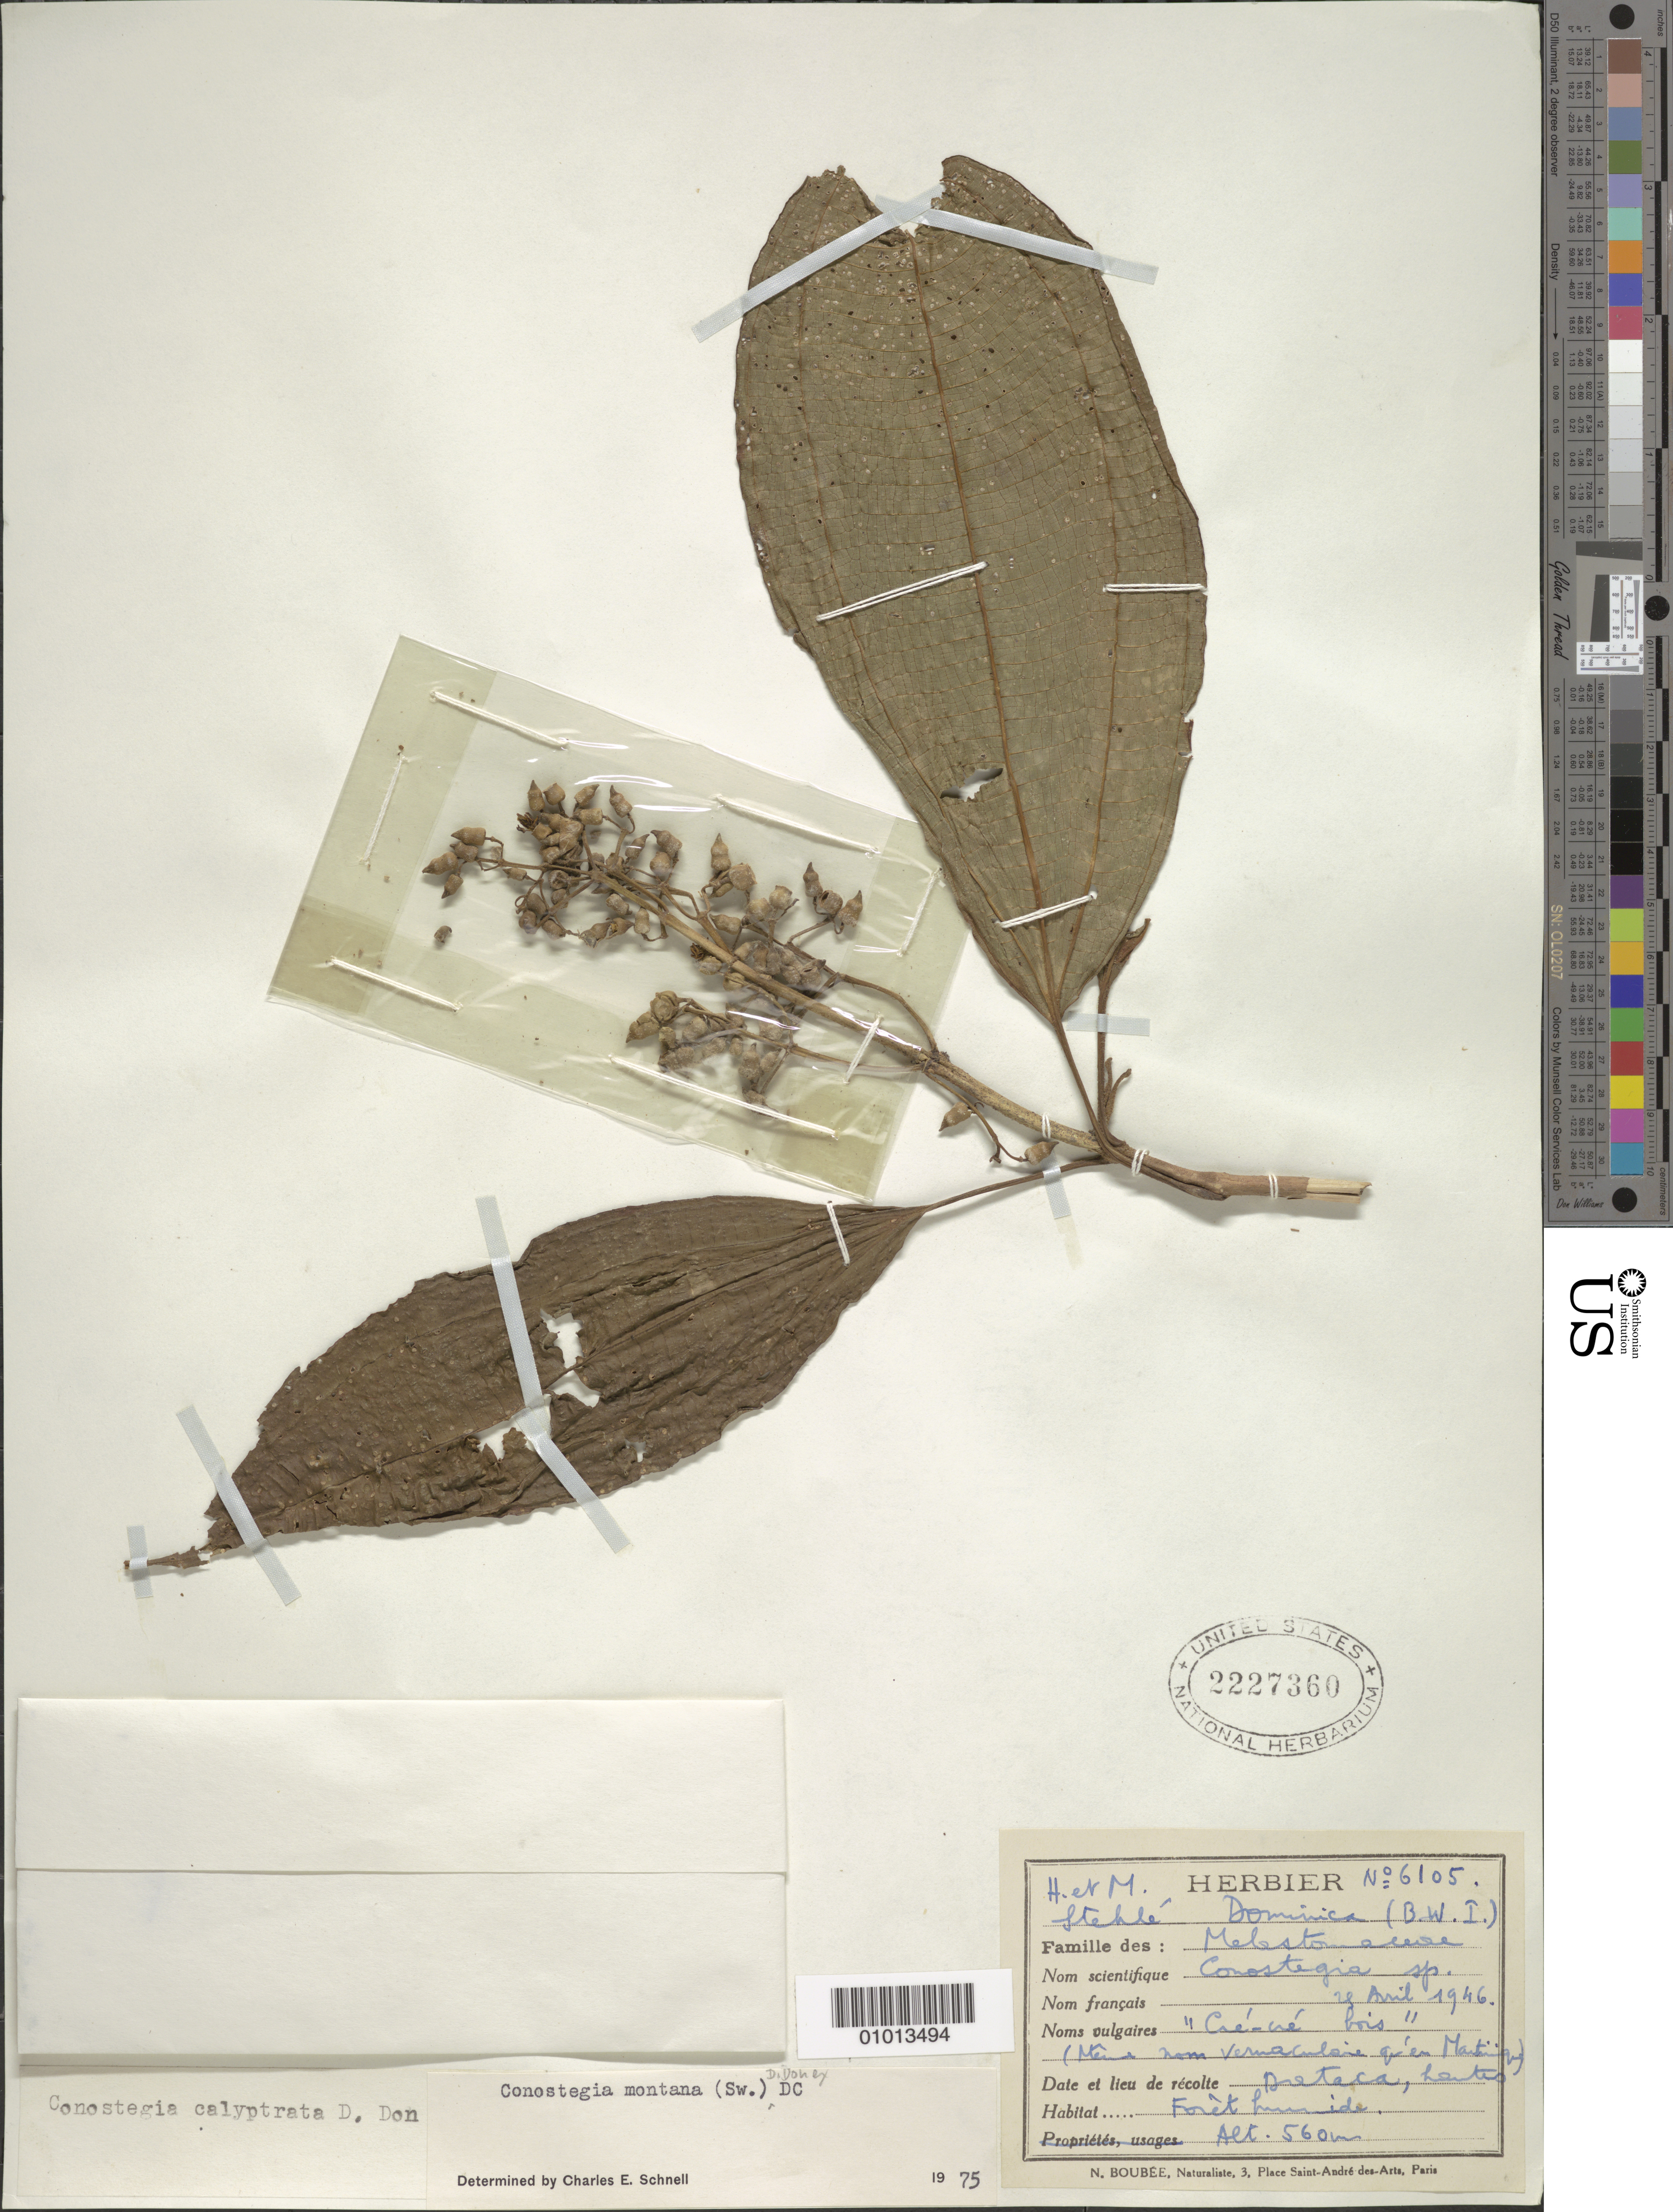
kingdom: Plantae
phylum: Tracheophyta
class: Magnoliopsida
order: Myrtales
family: Melastomataceae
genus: Conostegia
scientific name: Conostegia montana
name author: (Sw.) D. Don ex DC.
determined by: Schnell, C. E.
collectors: H. Stehlé & M. Stehlé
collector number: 6105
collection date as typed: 25 Apr 1946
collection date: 1946-04-25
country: Dominica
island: Dominica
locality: Bretaca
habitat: Forêt humide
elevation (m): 560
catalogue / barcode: US 2227360